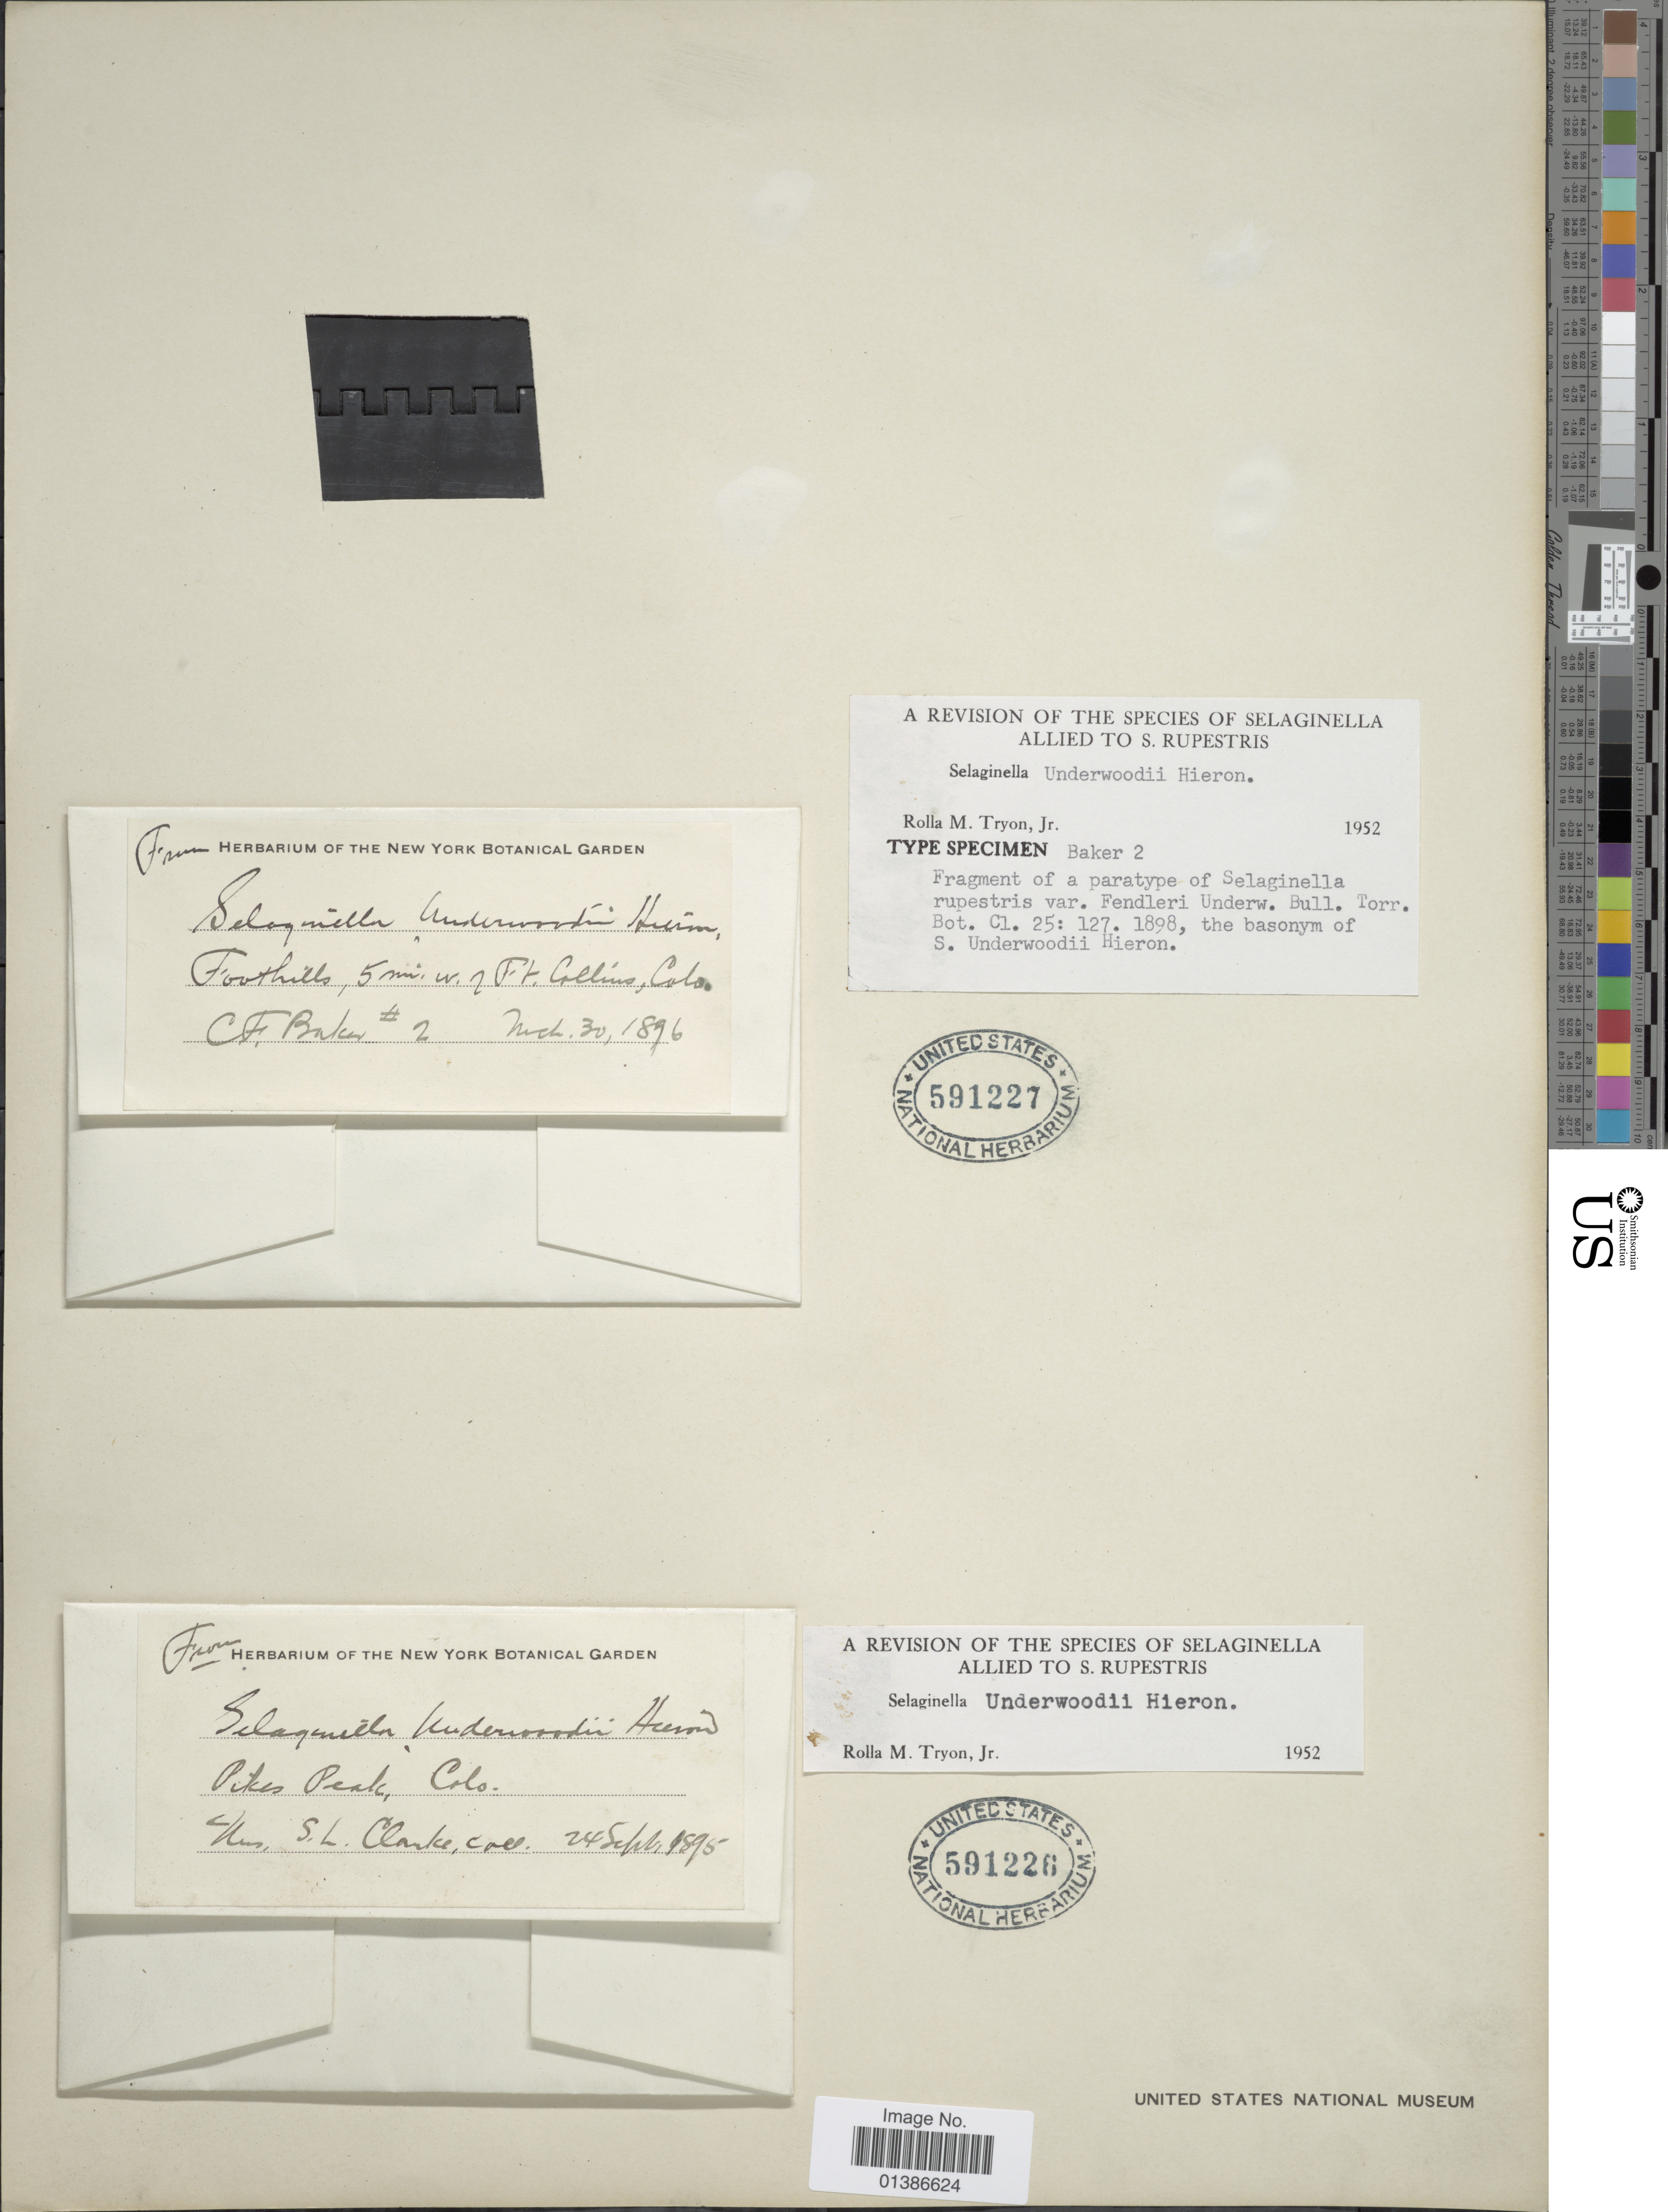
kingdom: Plantae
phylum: Tracheophyta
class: Lycopodiopsida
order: Selaginellales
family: Selaginellaceae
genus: Selaginella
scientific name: Selaginella underwoodii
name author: Hieron.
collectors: C. F. Baker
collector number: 2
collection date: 1896-03-30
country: United States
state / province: Colorado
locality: Foothills, 5 mi. w. of Ft. Collins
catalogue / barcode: US 591227-2